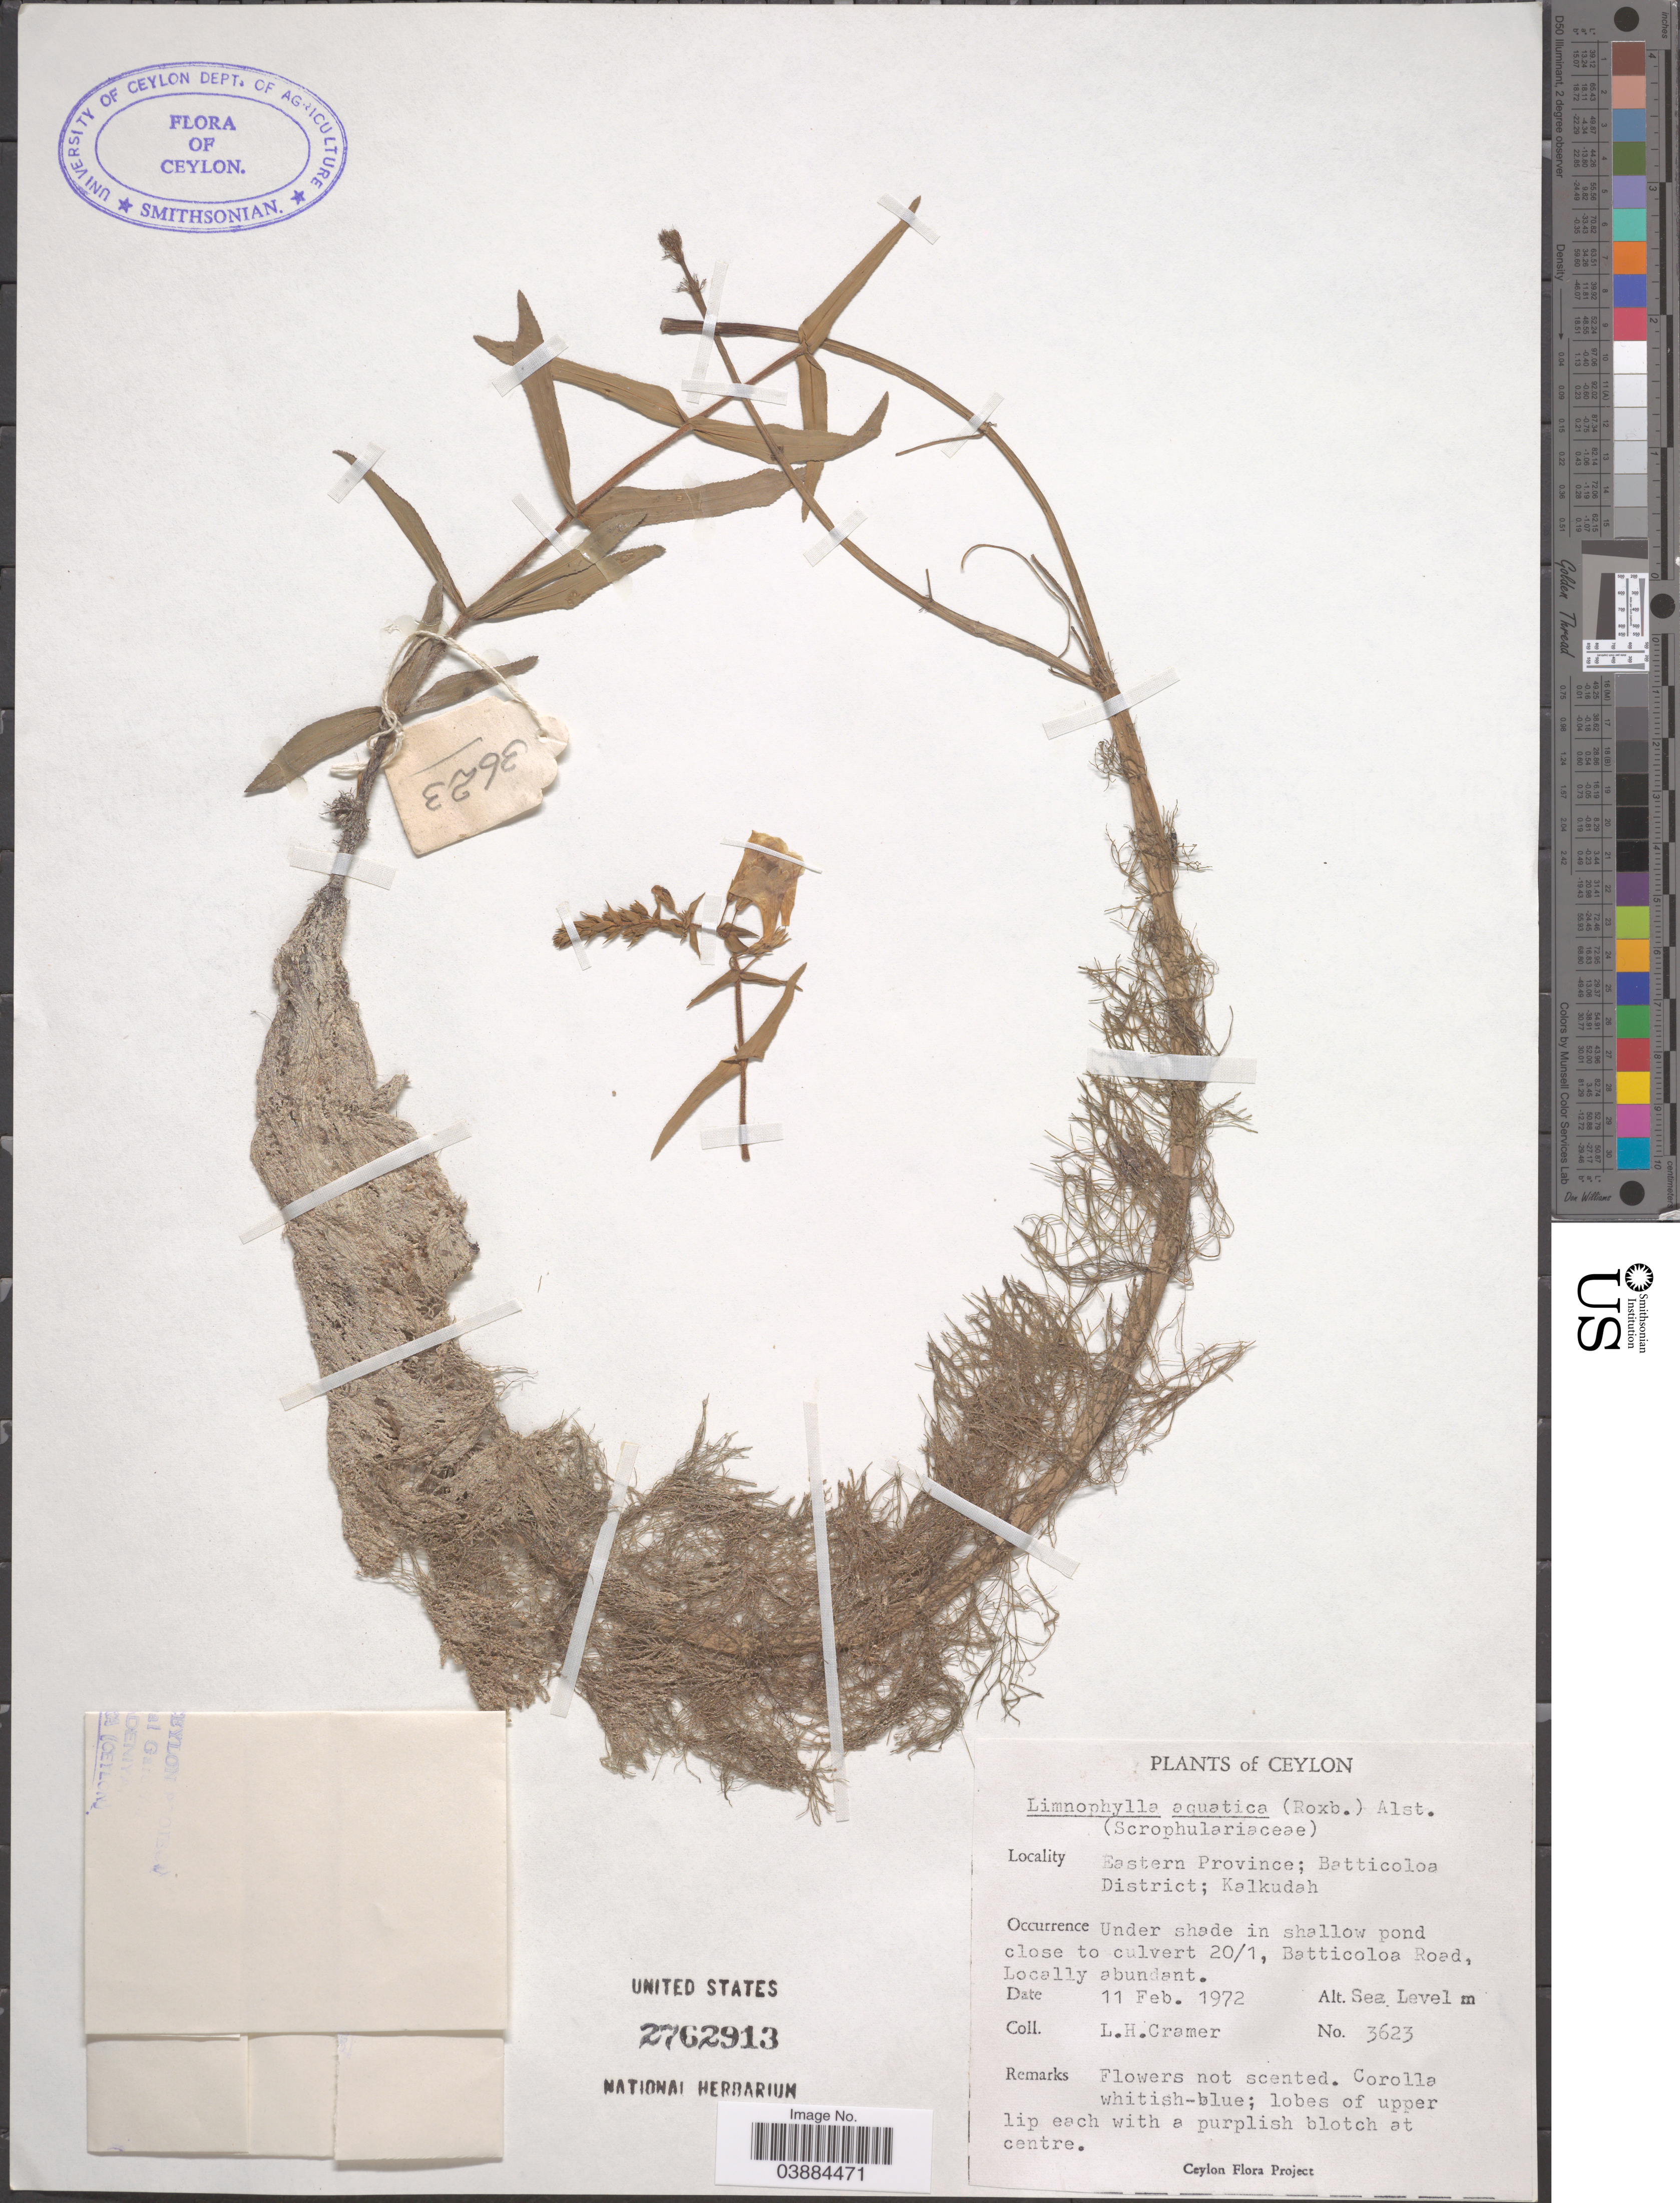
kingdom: Plantae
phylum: Tracheophyta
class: Magnoliopsida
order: Lamiales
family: Plantaginaceae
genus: Limnophila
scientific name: Limnophila aquatica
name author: (Willd.) Santapau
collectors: L. H. Cramer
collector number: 3623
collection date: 1972-02-11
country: Sri Lanka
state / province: Eastern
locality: Ceylon. Batticoloa District; Kalkudah. Under shade in shallow pond close to culvert 20/1, Batticoloa Road.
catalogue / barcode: US 2762913